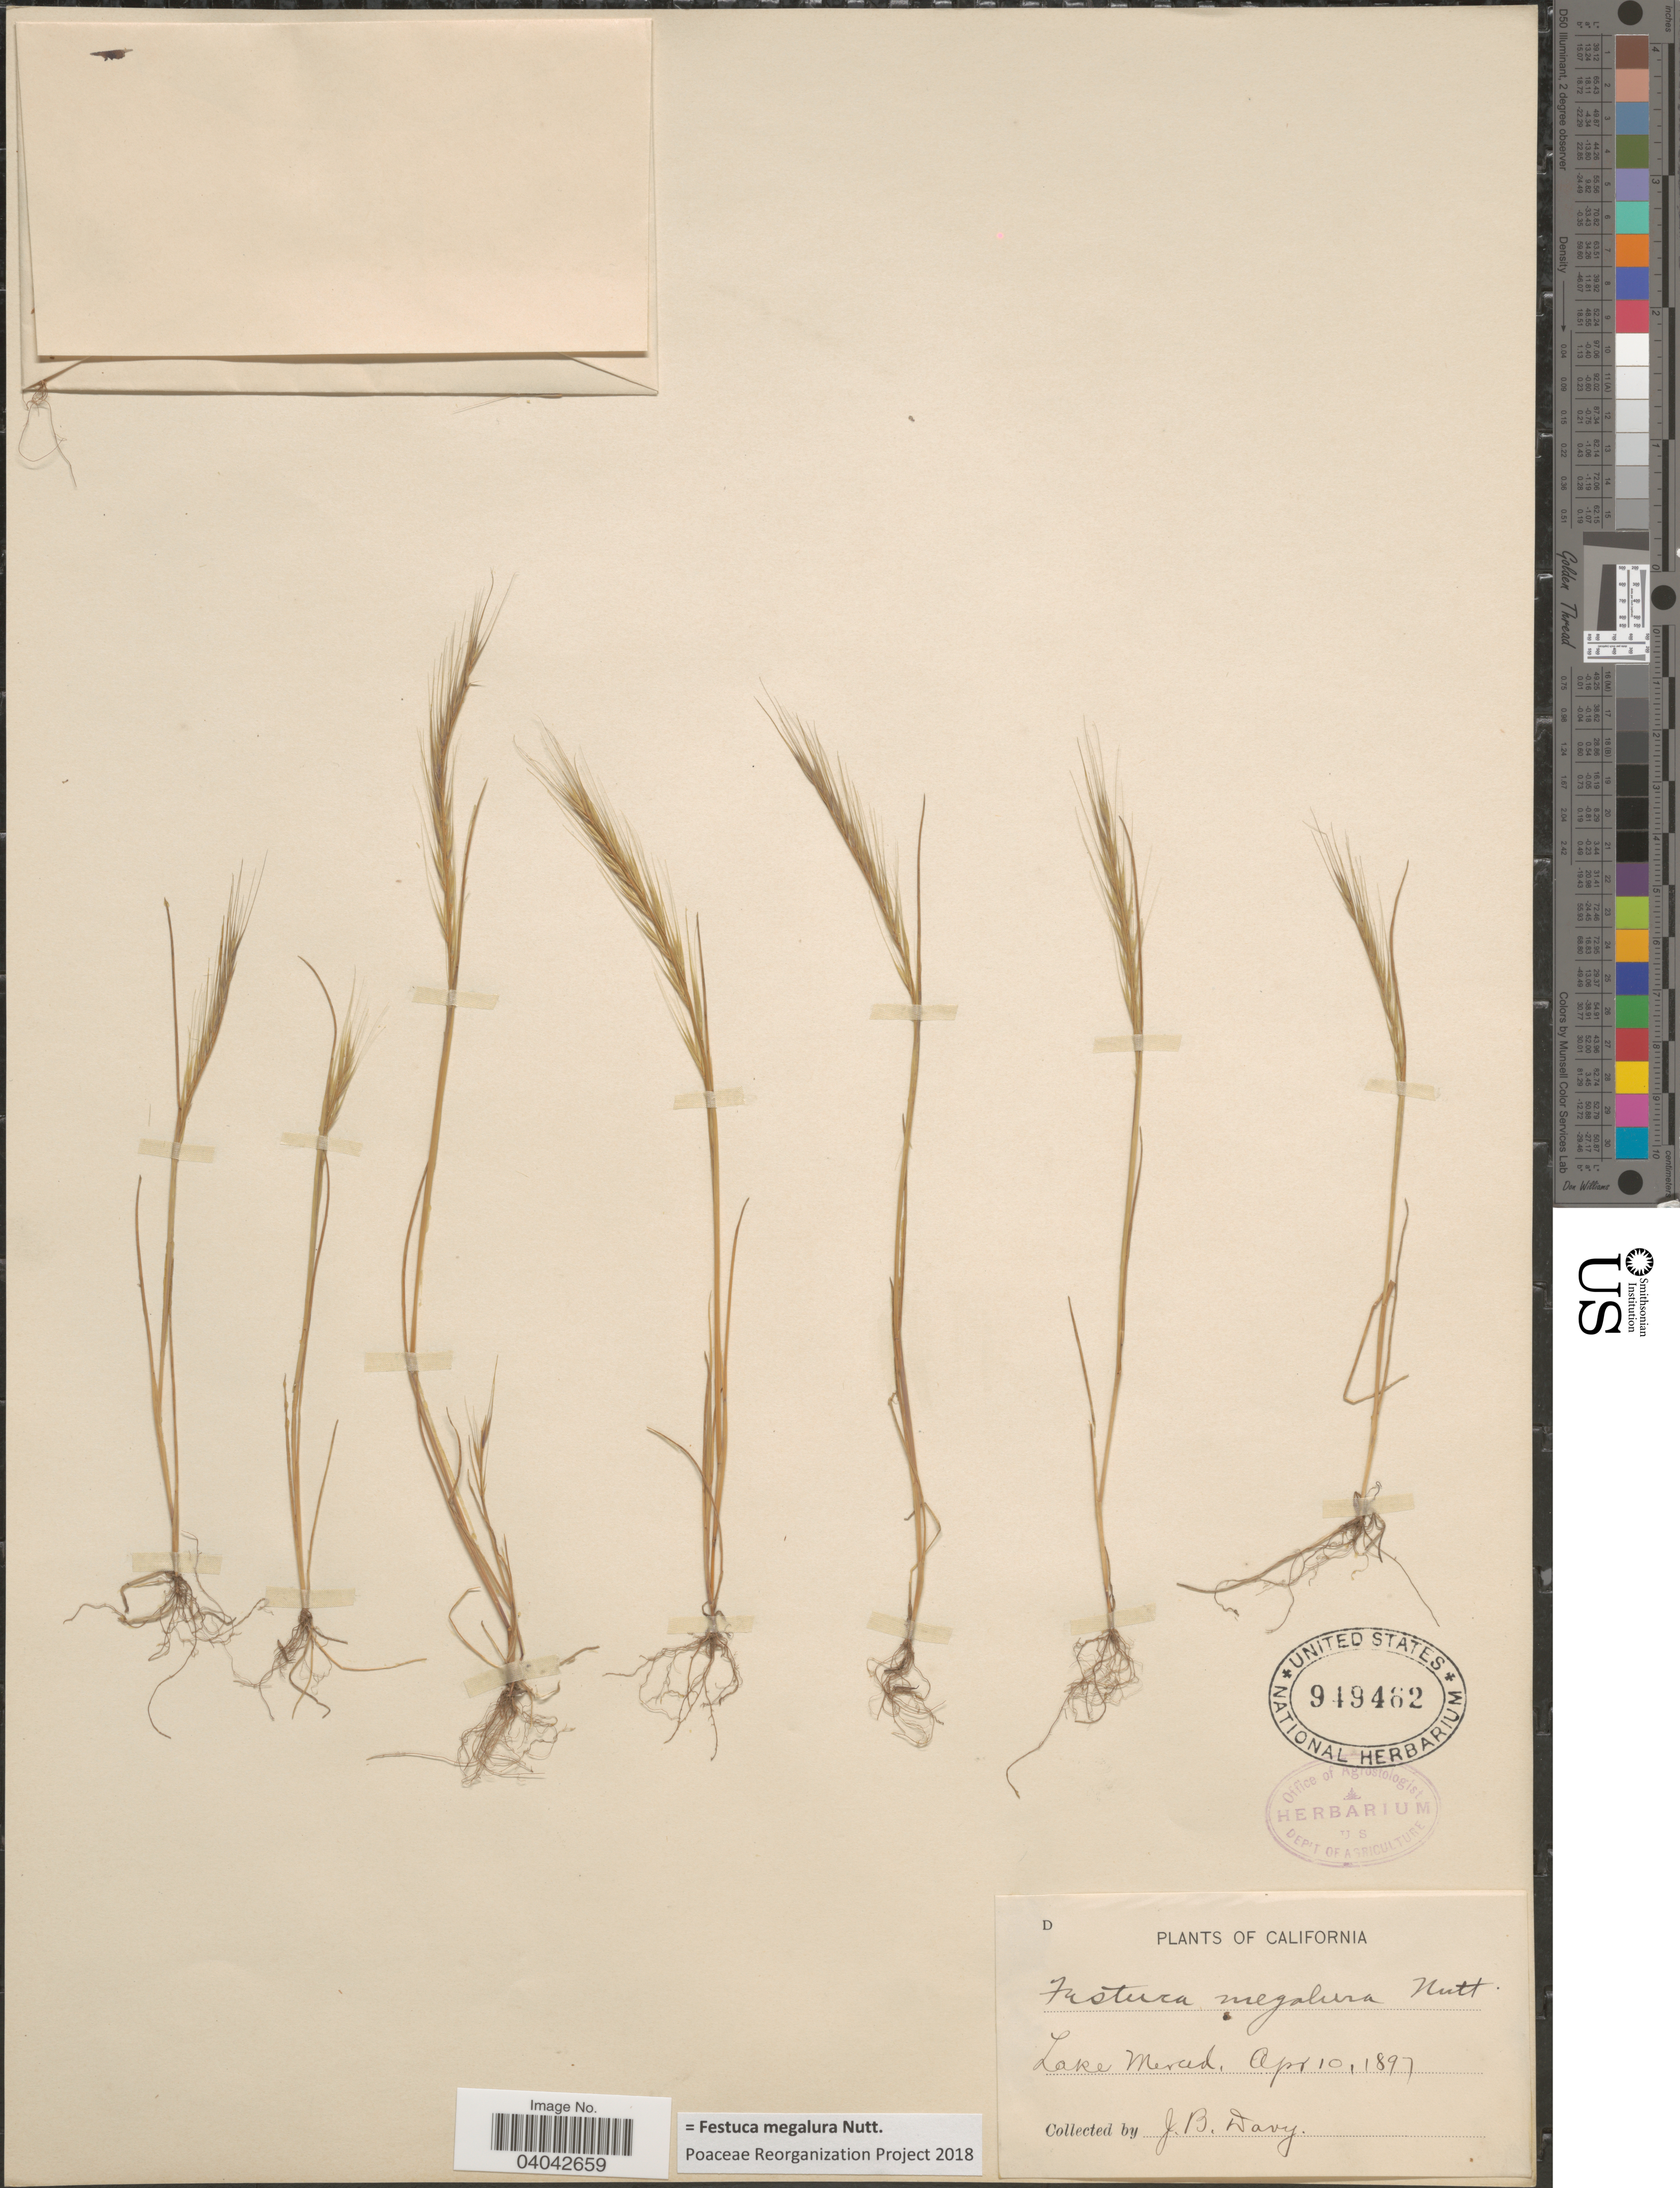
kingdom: Plantae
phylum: Tracheophyta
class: Liliopsida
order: Poales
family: Poaceae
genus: Festuca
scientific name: Festuca megalura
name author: Nutt.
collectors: J. Burtt Davy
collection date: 1897-04-10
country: United States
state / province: California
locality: Lake Merced.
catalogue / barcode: US 949462